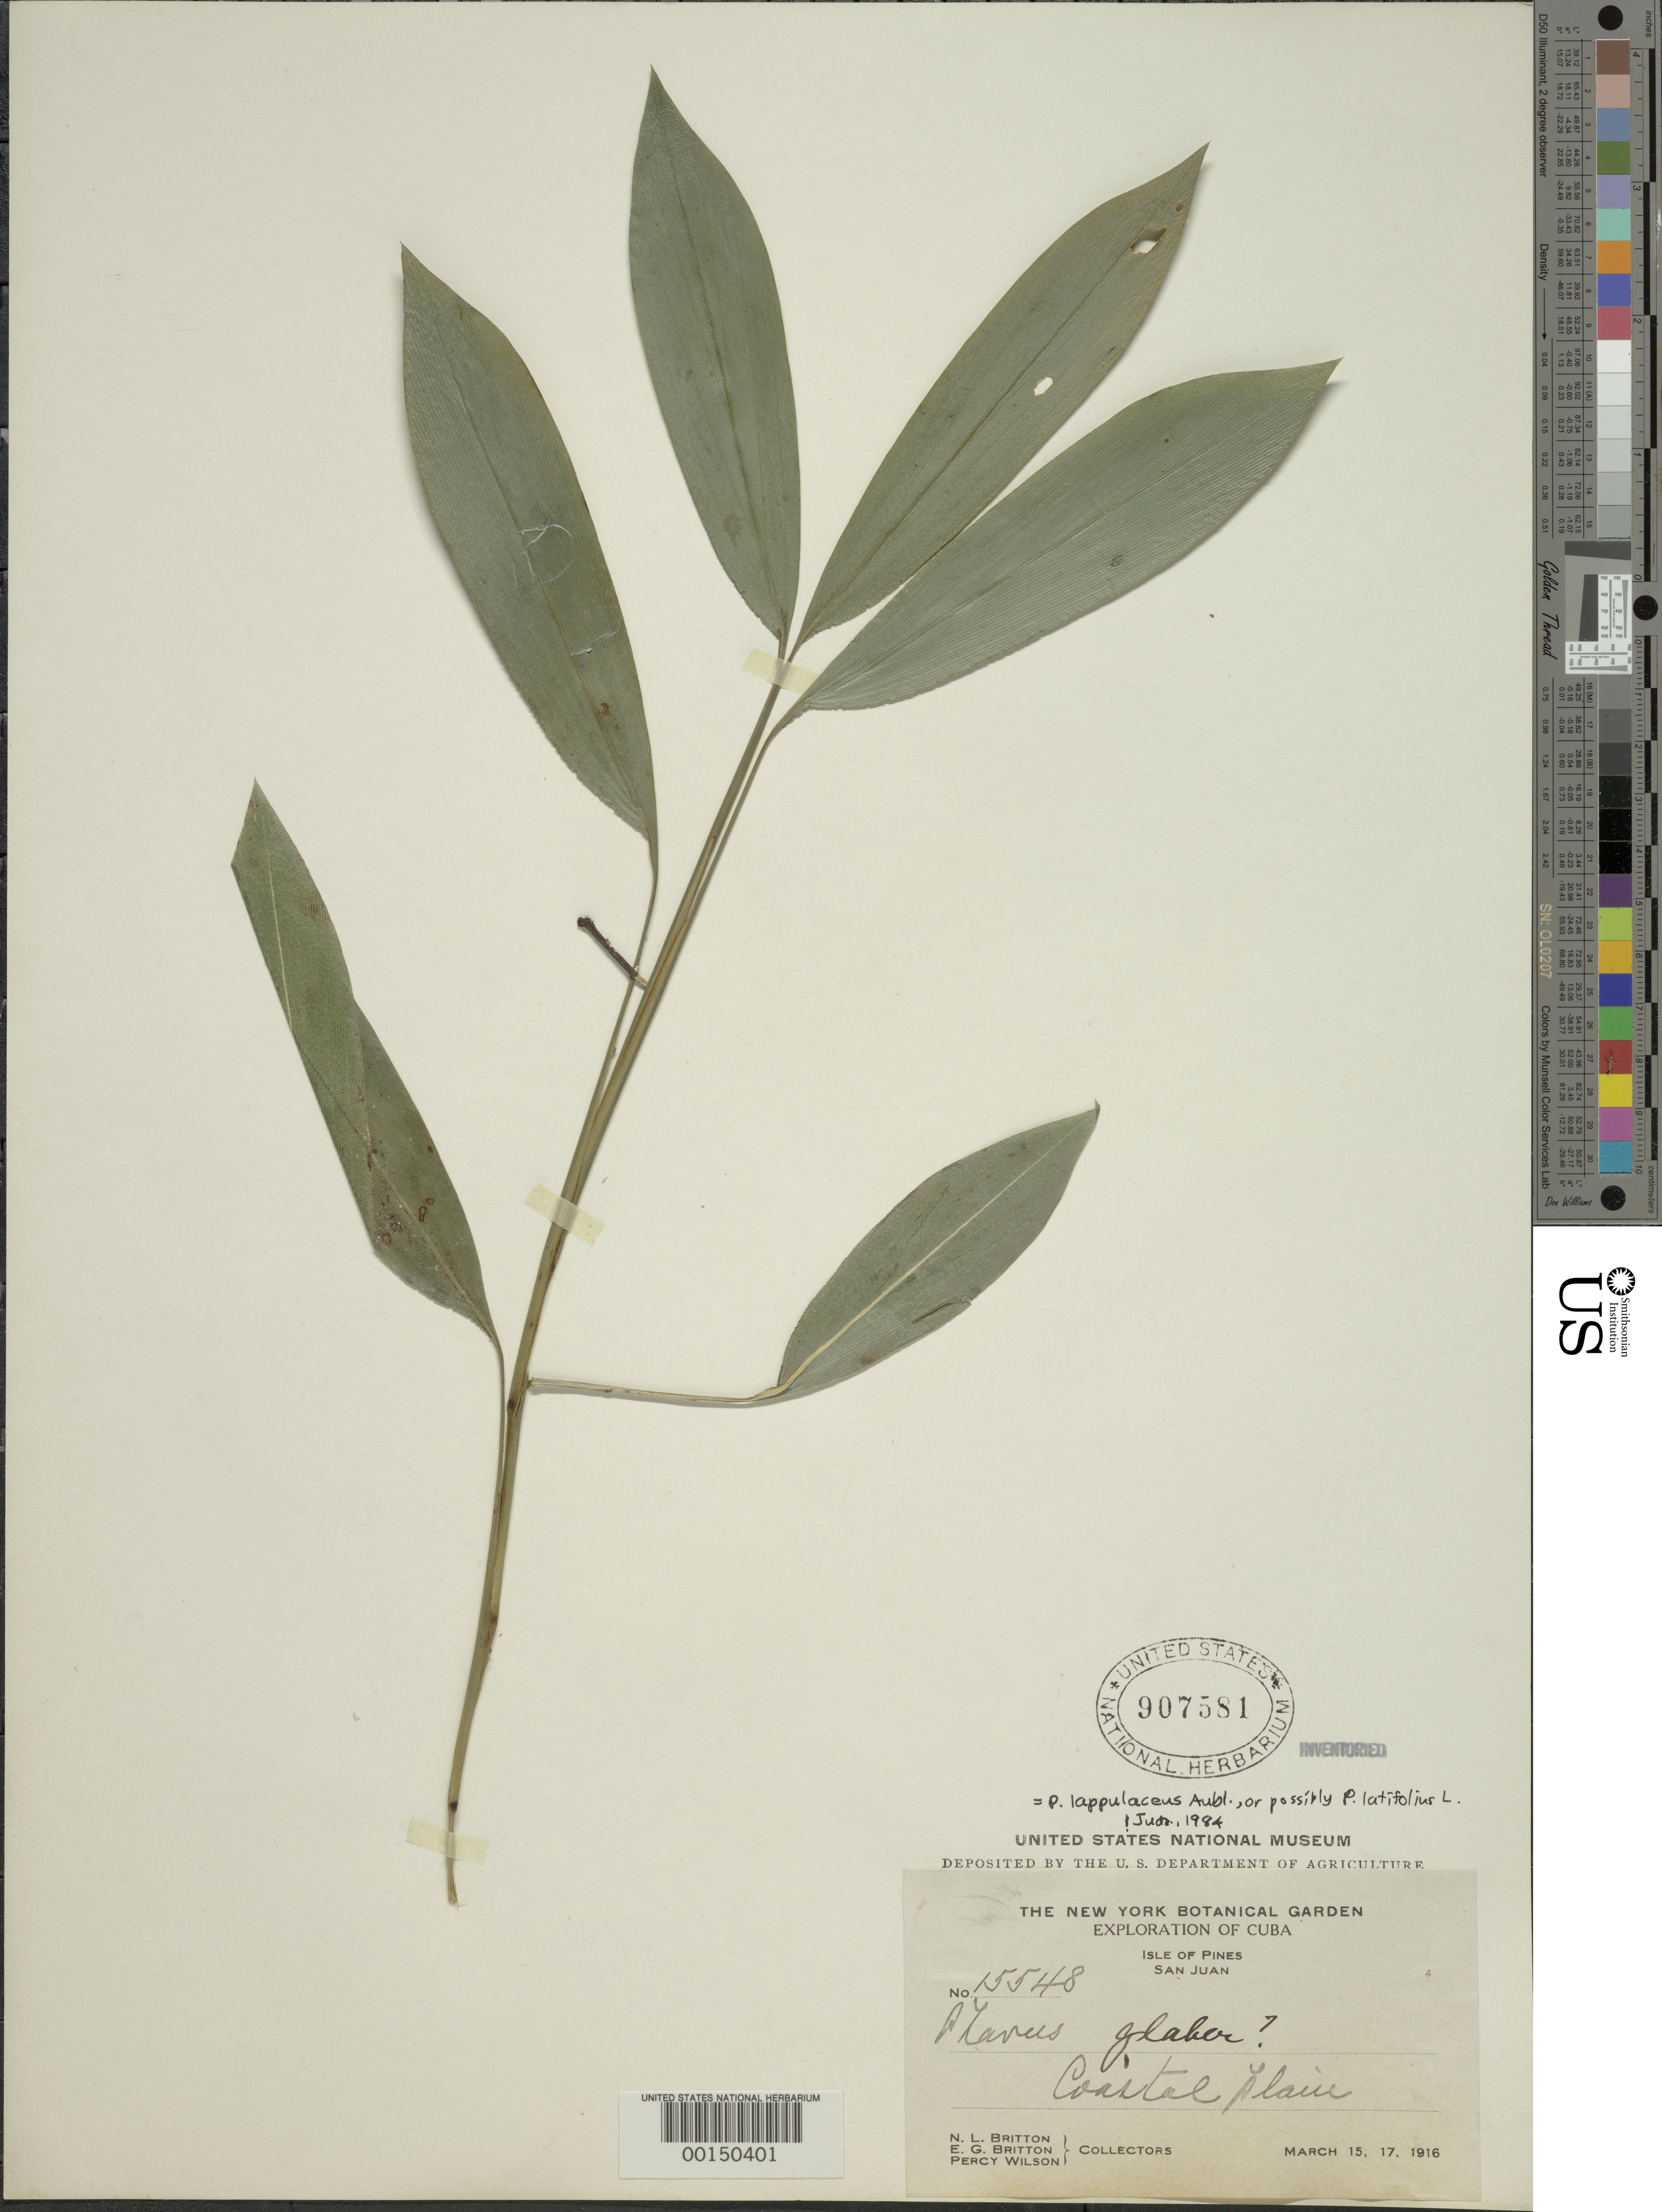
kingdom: Plantae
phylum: Tracheophyta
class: Liliopsida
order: Poales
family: Poaceae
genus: Pharus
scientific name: Pharus lappulaceus subsp. glaber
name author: (Kunth) Judz.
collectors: N. Britton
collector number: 15548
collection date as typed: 15 Mar 1916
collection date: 1916-03-15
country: Cuba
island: Greater Antilles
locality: San Juan, Isle of Pines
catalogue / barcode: US 907581